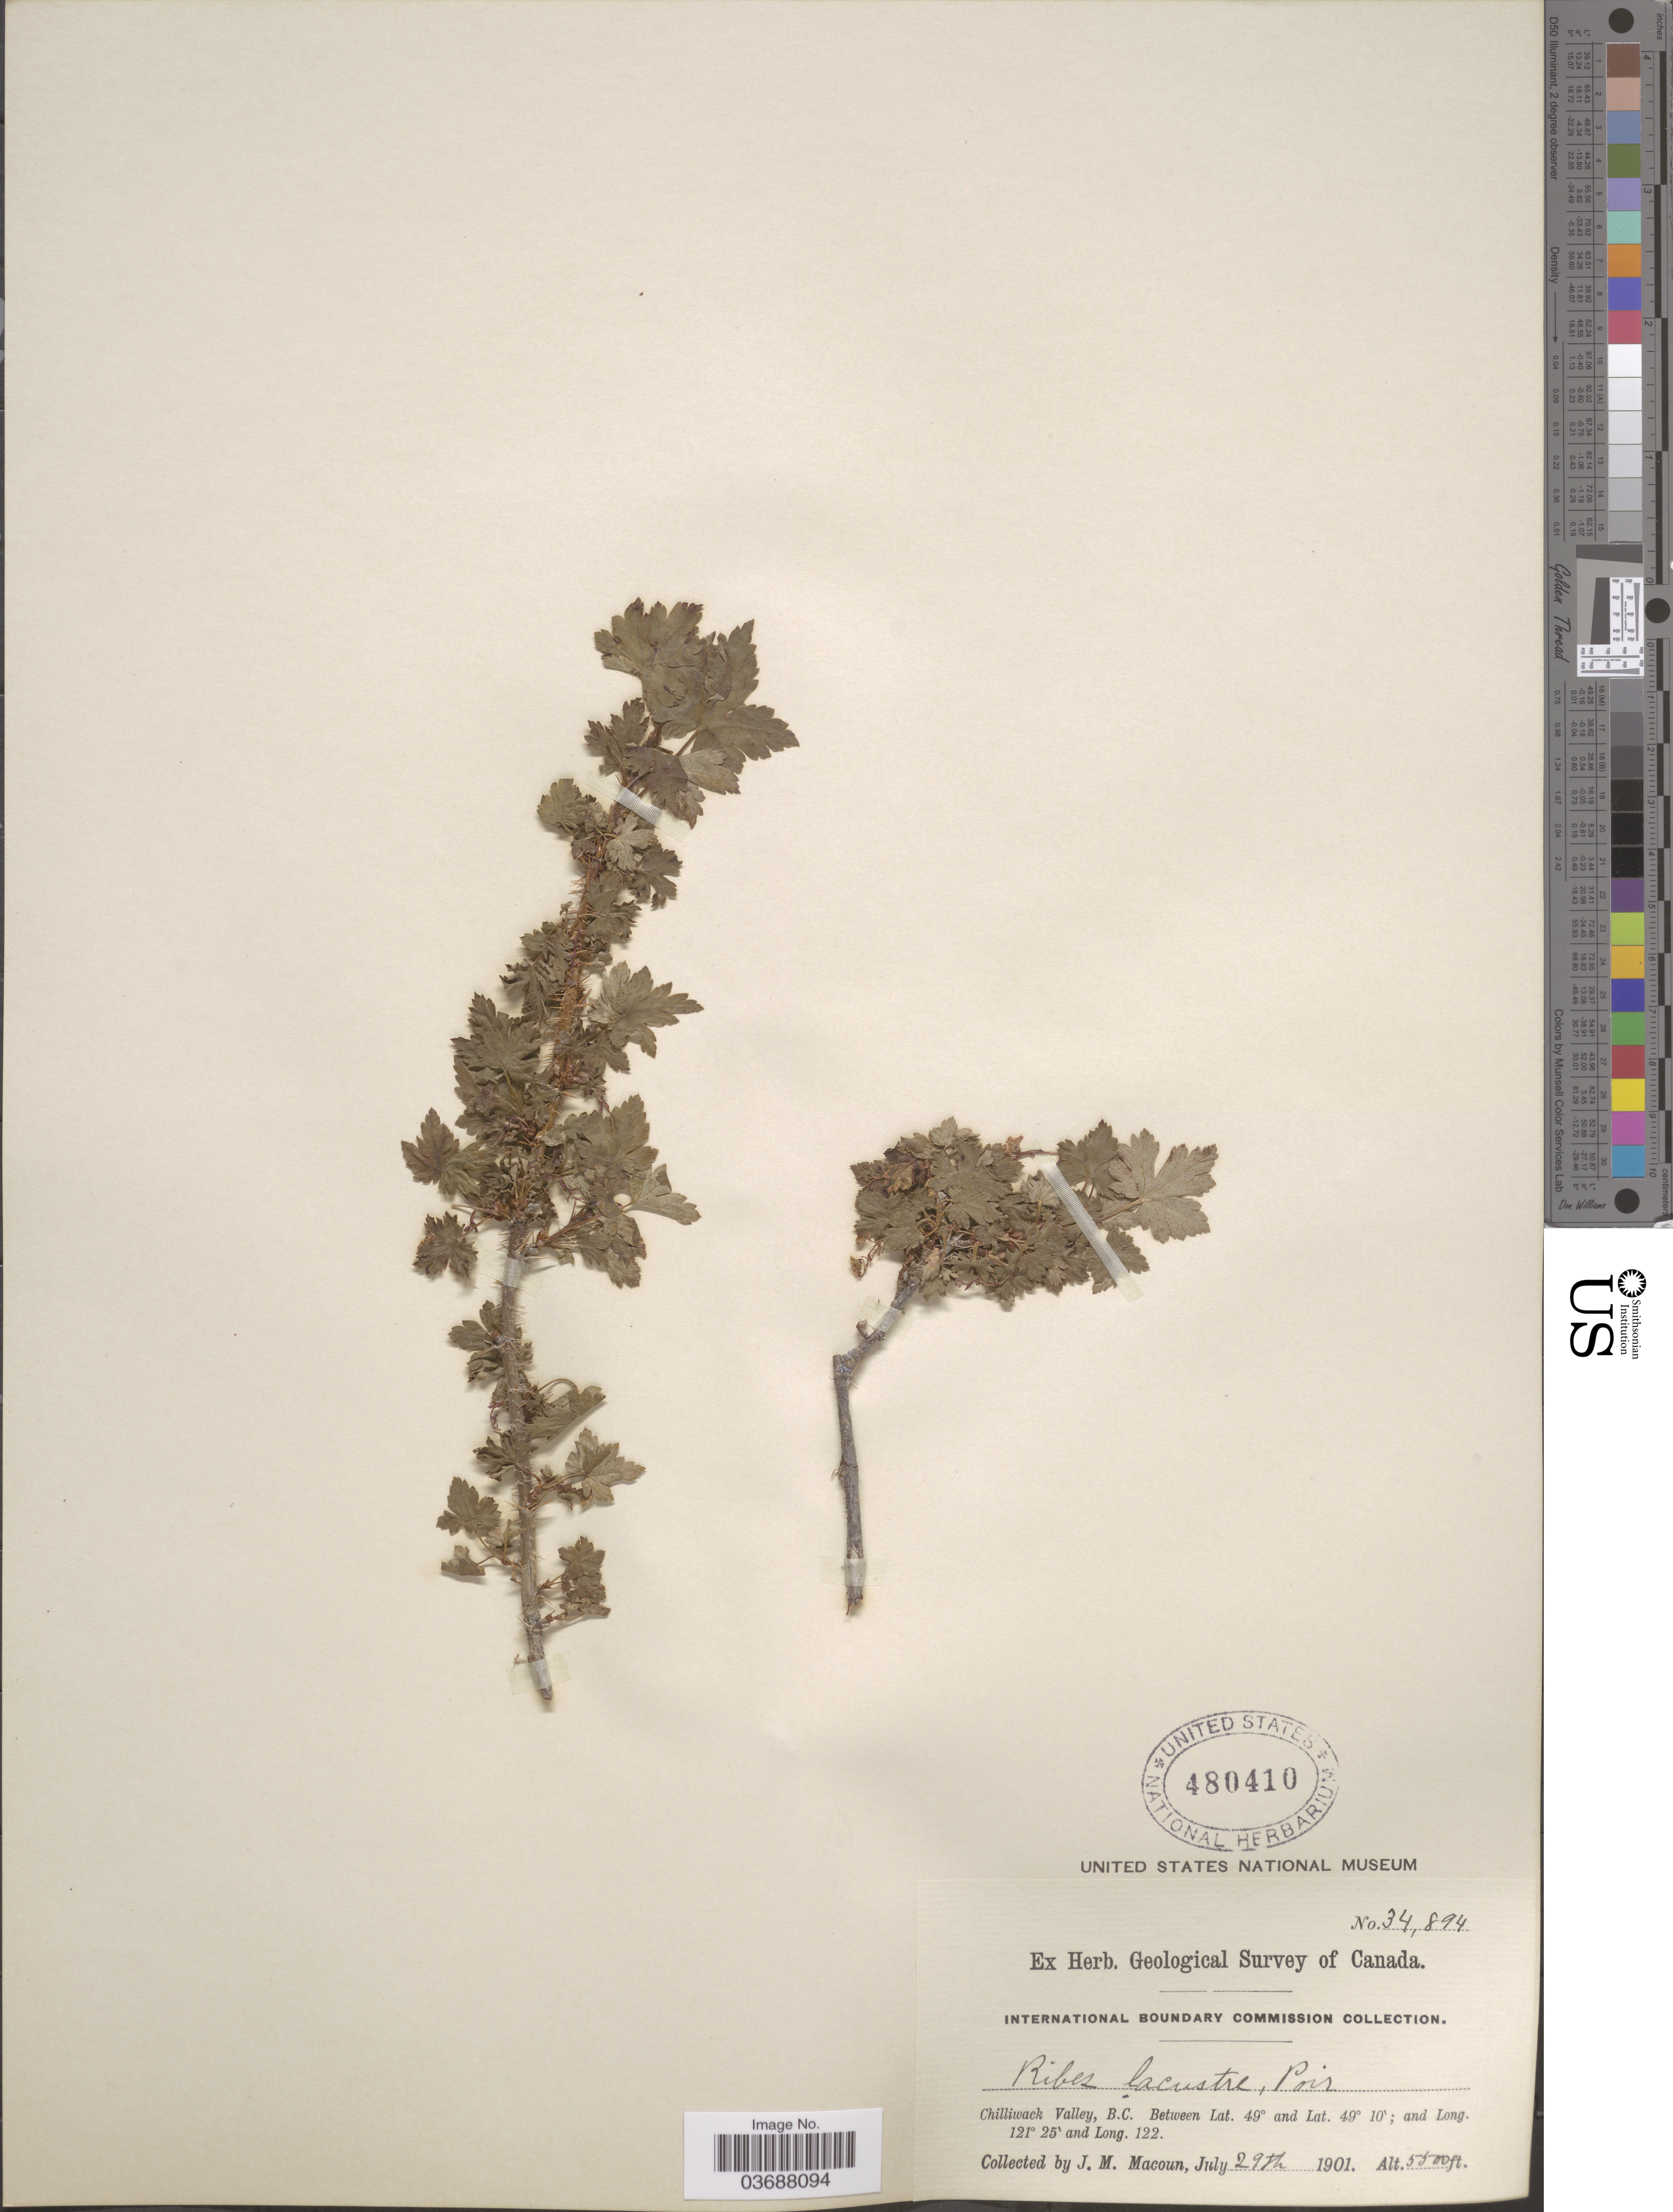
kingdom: Plantae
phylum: Tracheophyta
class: Magnoliopsida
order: Saxifragales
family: Grossulariaceae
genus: Ribes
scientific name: Ribes lacustre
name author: (Pers.) Poir.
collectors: J. M. Macoun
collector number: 34894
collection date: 1901-07-29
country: Canada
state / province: British Columbia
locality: Chilliwack Valley.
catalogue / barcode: US 480410